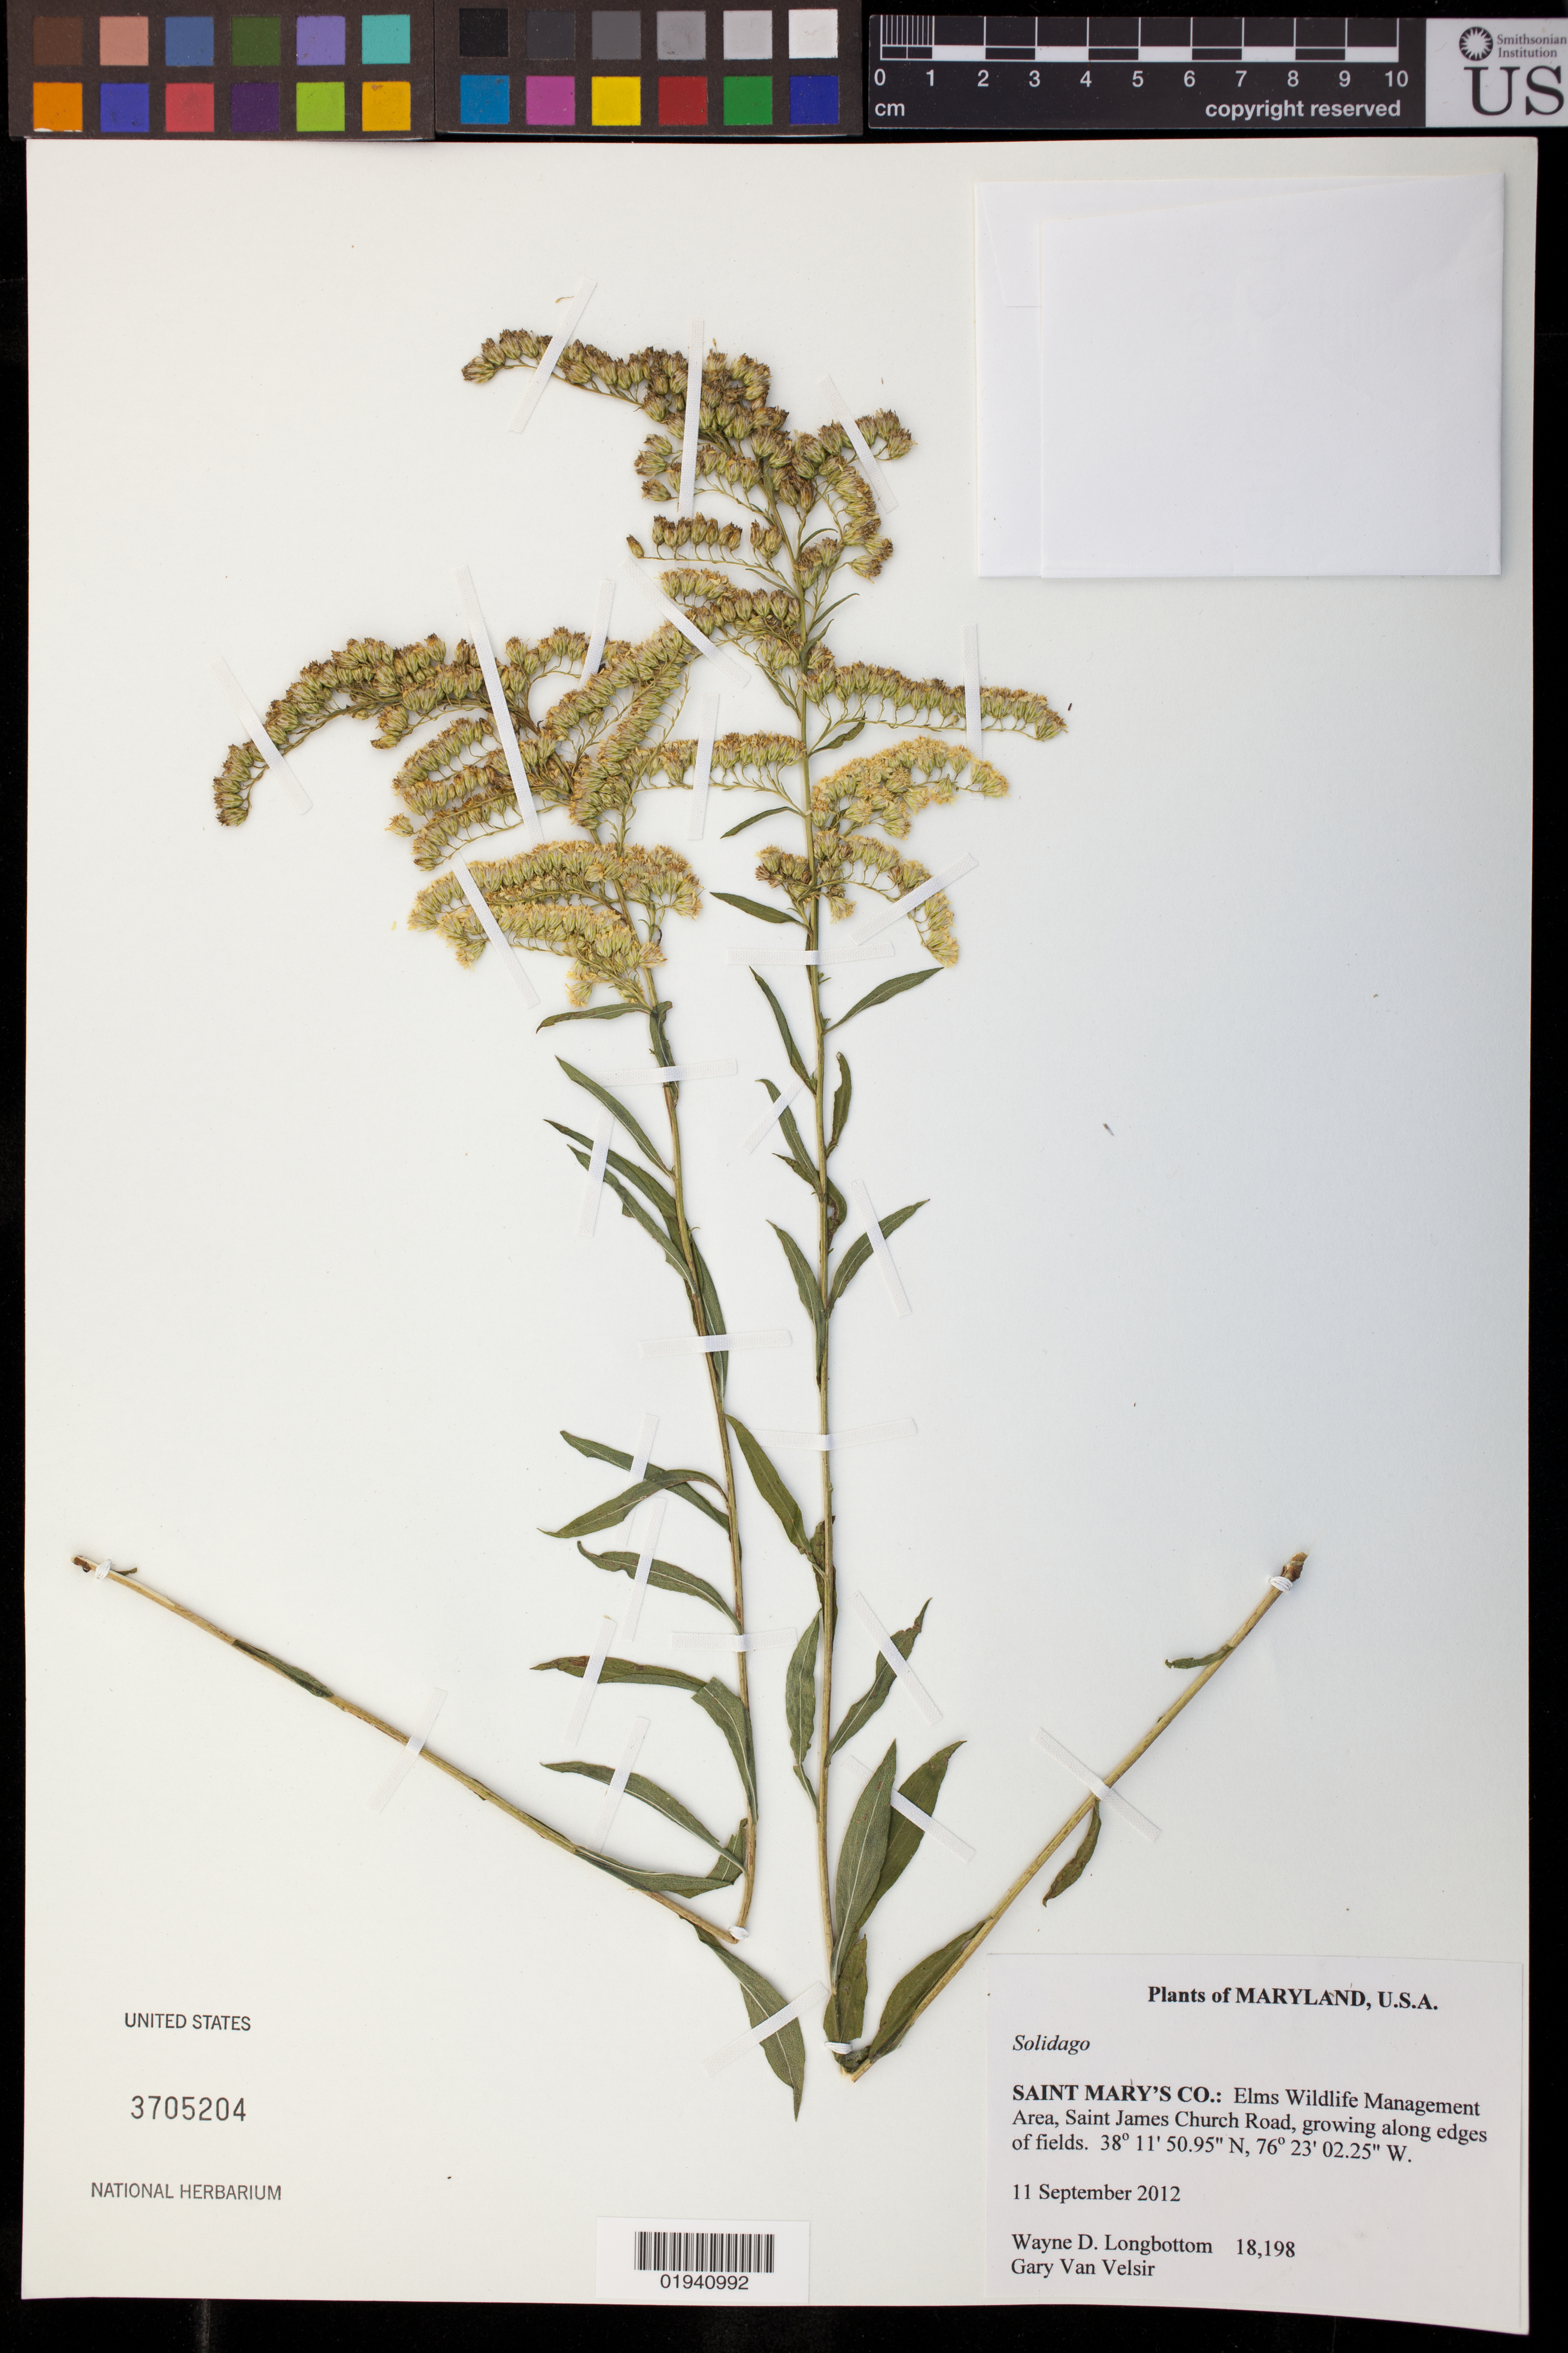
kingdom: Plantae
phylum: Tracheophyta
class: Magnoliopsida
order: Asterales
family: Asteraceae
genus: Solidago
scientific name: Solidago sp.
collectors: W. D. Longbottom & G. Van Velsir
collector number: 18198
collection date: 2012-09-11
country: United States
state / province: Maryland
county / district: St. Mary's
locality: Saint Mary's Co.: Elms WIldlife Management Area, Saint James Church Road.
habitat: growing along edges of fields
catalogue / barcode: US 3705204